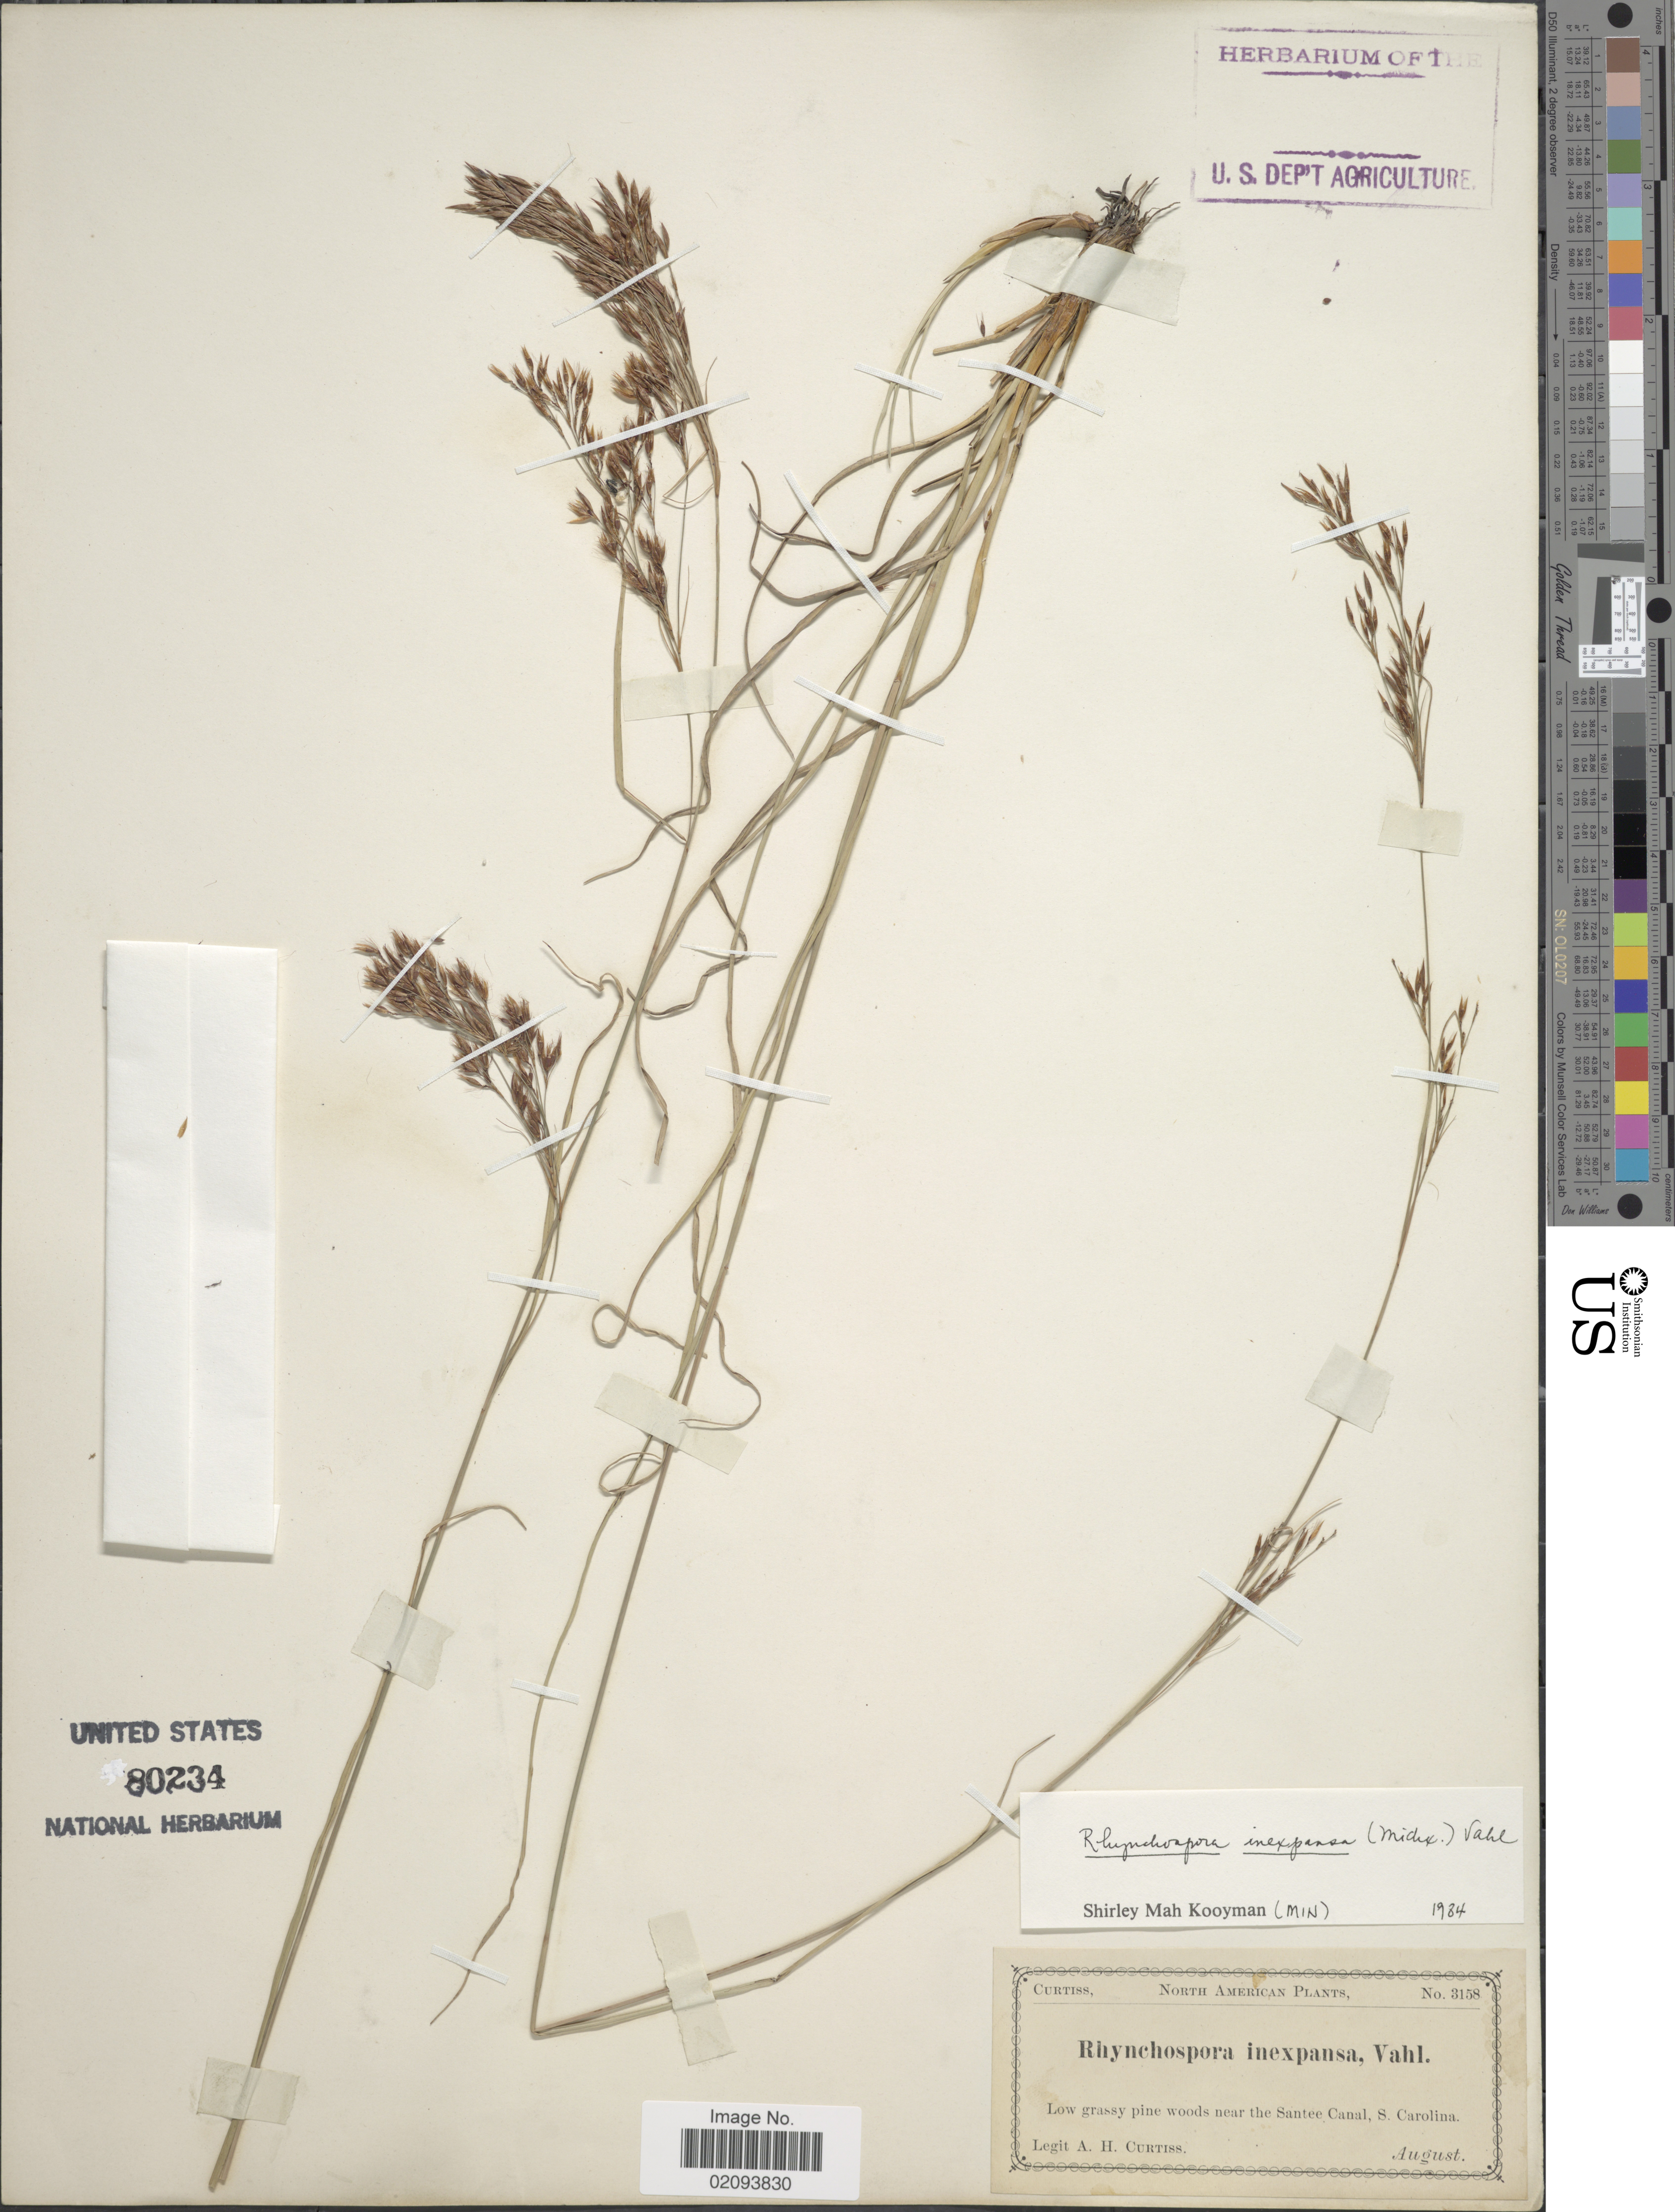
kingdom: Plantae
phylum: Tracheophyta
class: Liliopsida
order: Poales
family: Cyperaceae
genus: Rhynchospora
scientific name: Rhynchospora inexpansa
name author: (Michx.) Vahl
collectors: A. H. Curtiss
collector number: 3158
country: United States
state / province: South Carolina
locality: Low grassy pine woods near the Santee Canal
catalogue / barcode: US 80234